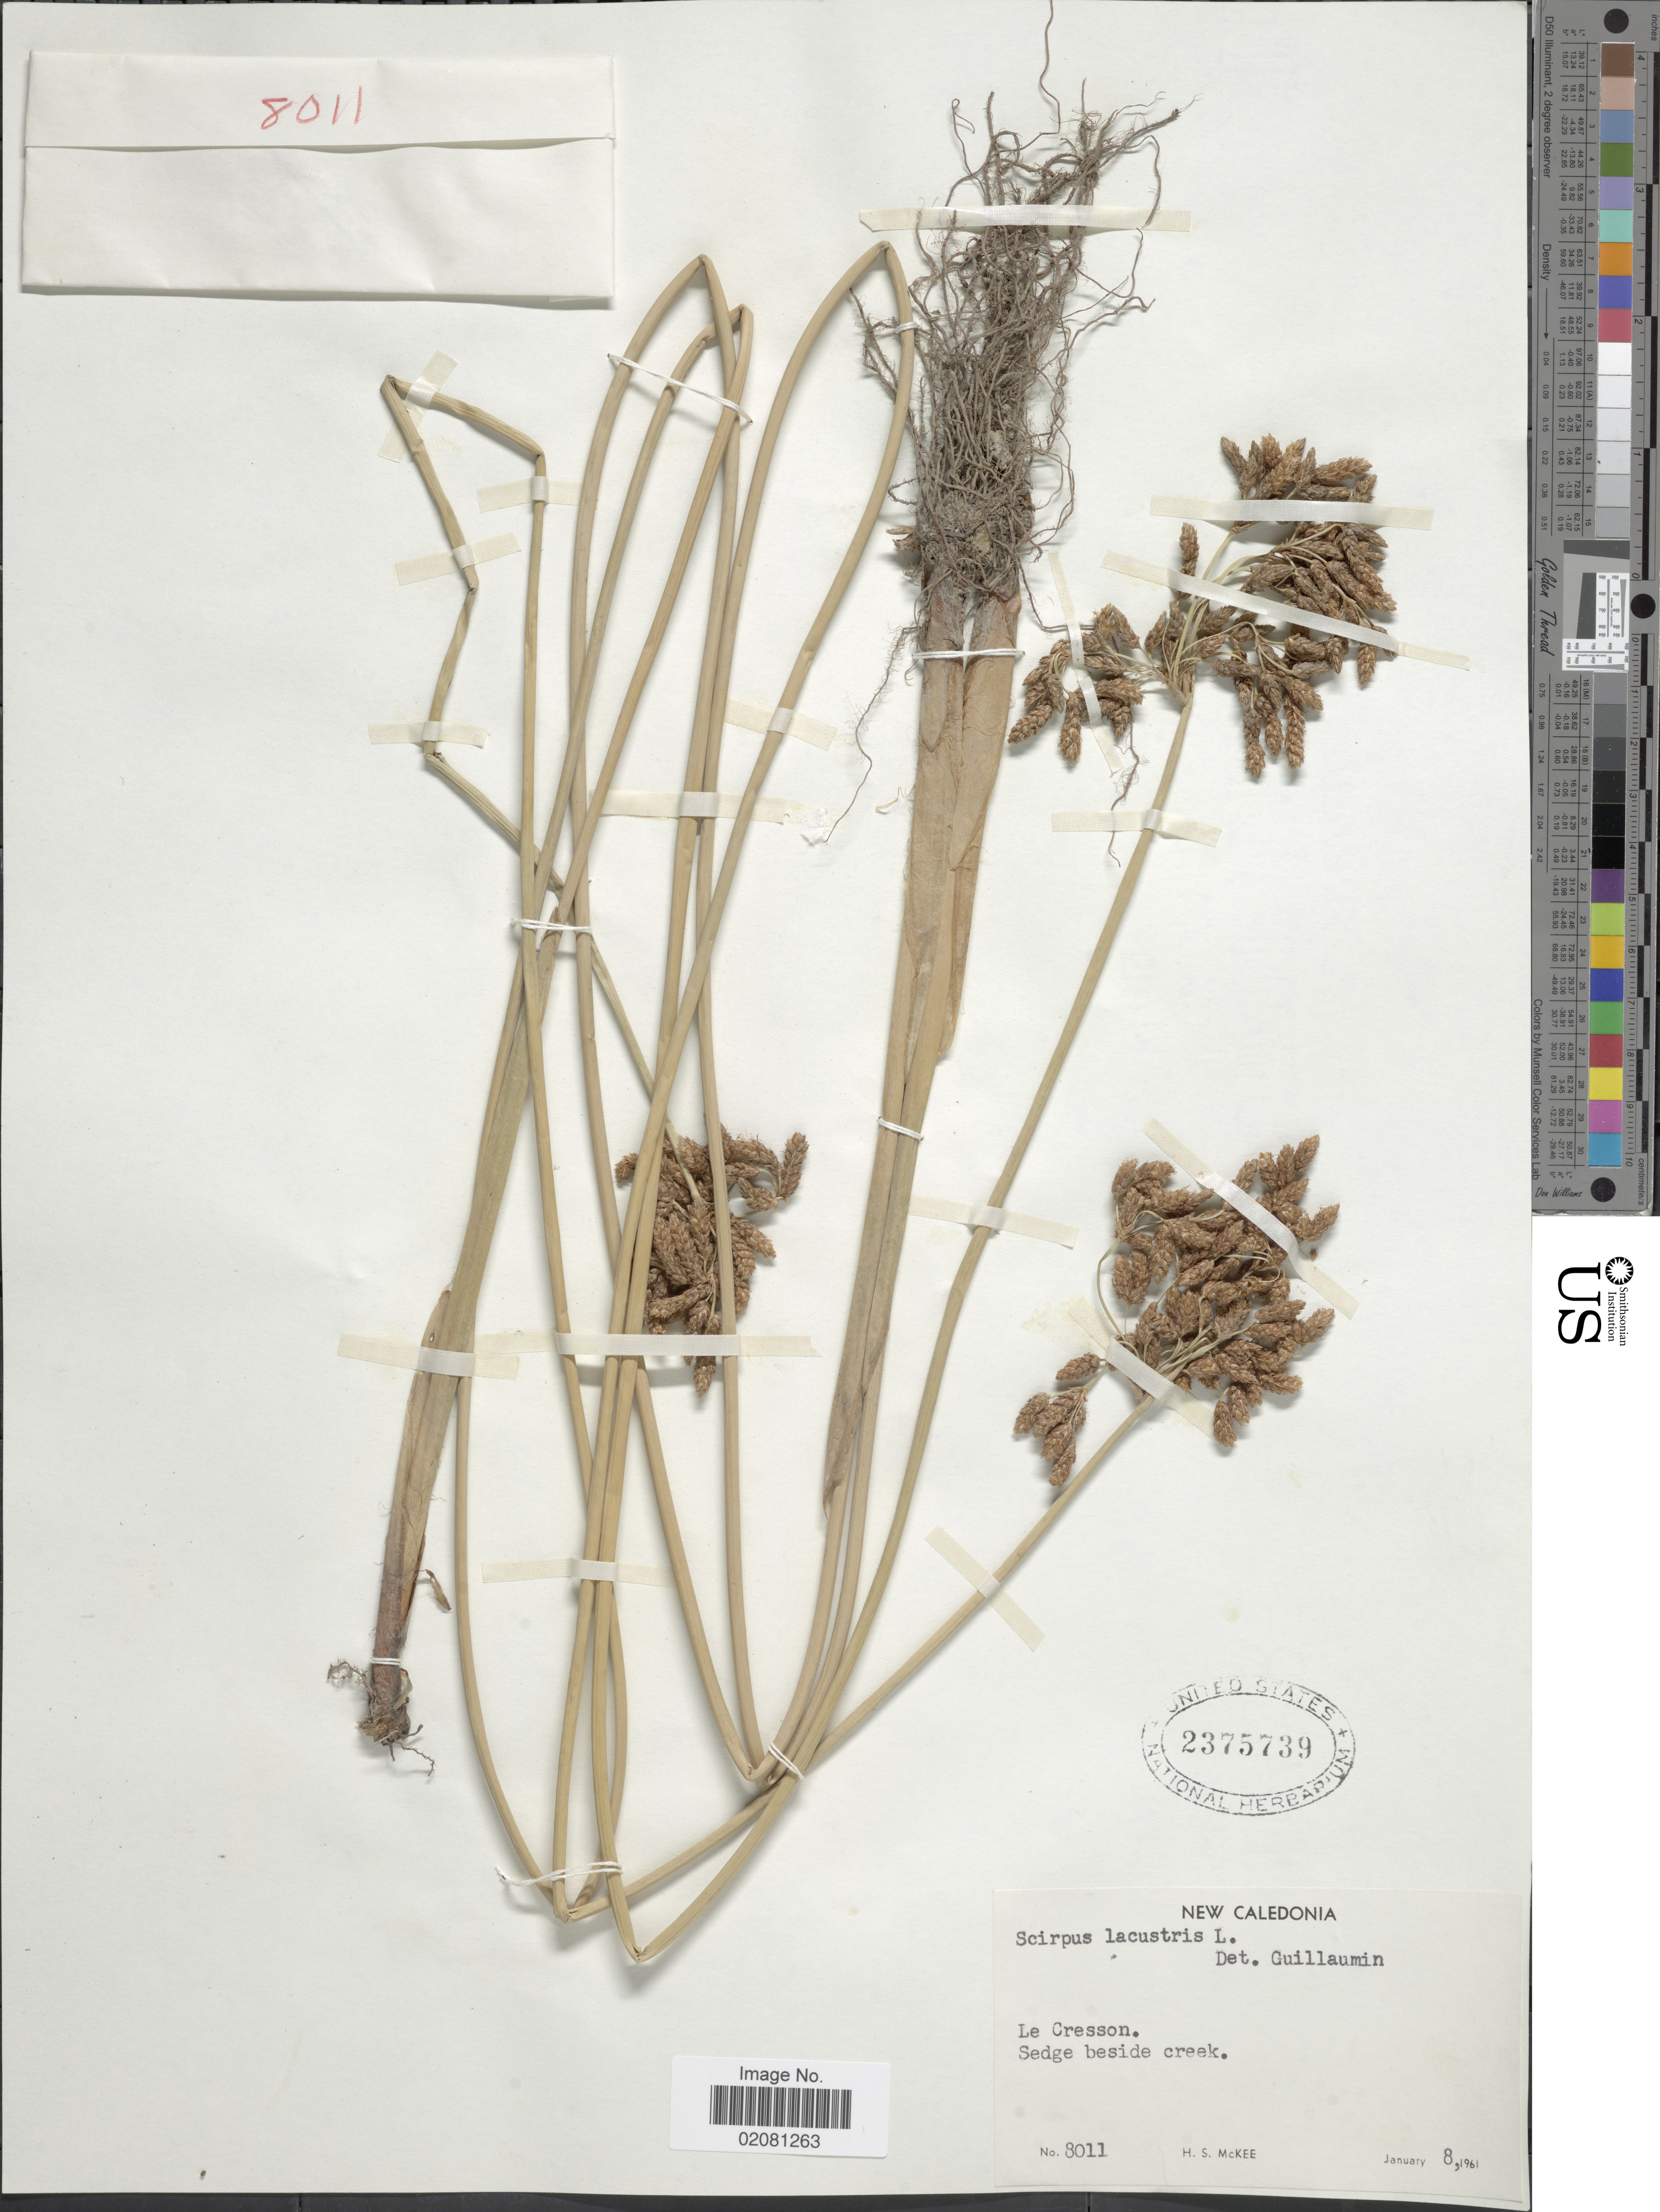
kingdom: Plantae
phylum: Tracheophyta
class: Liliopsida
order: Poales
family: Cyperaceae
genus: Schoenoplectus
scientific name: Schoenoplectus lacustris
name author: (L.) Palla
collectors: H. S. McKee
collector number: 8011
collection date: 1961-01-08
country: New Caledonia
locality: Le Cresson, sedge beside creek.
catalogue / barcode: US 2375739